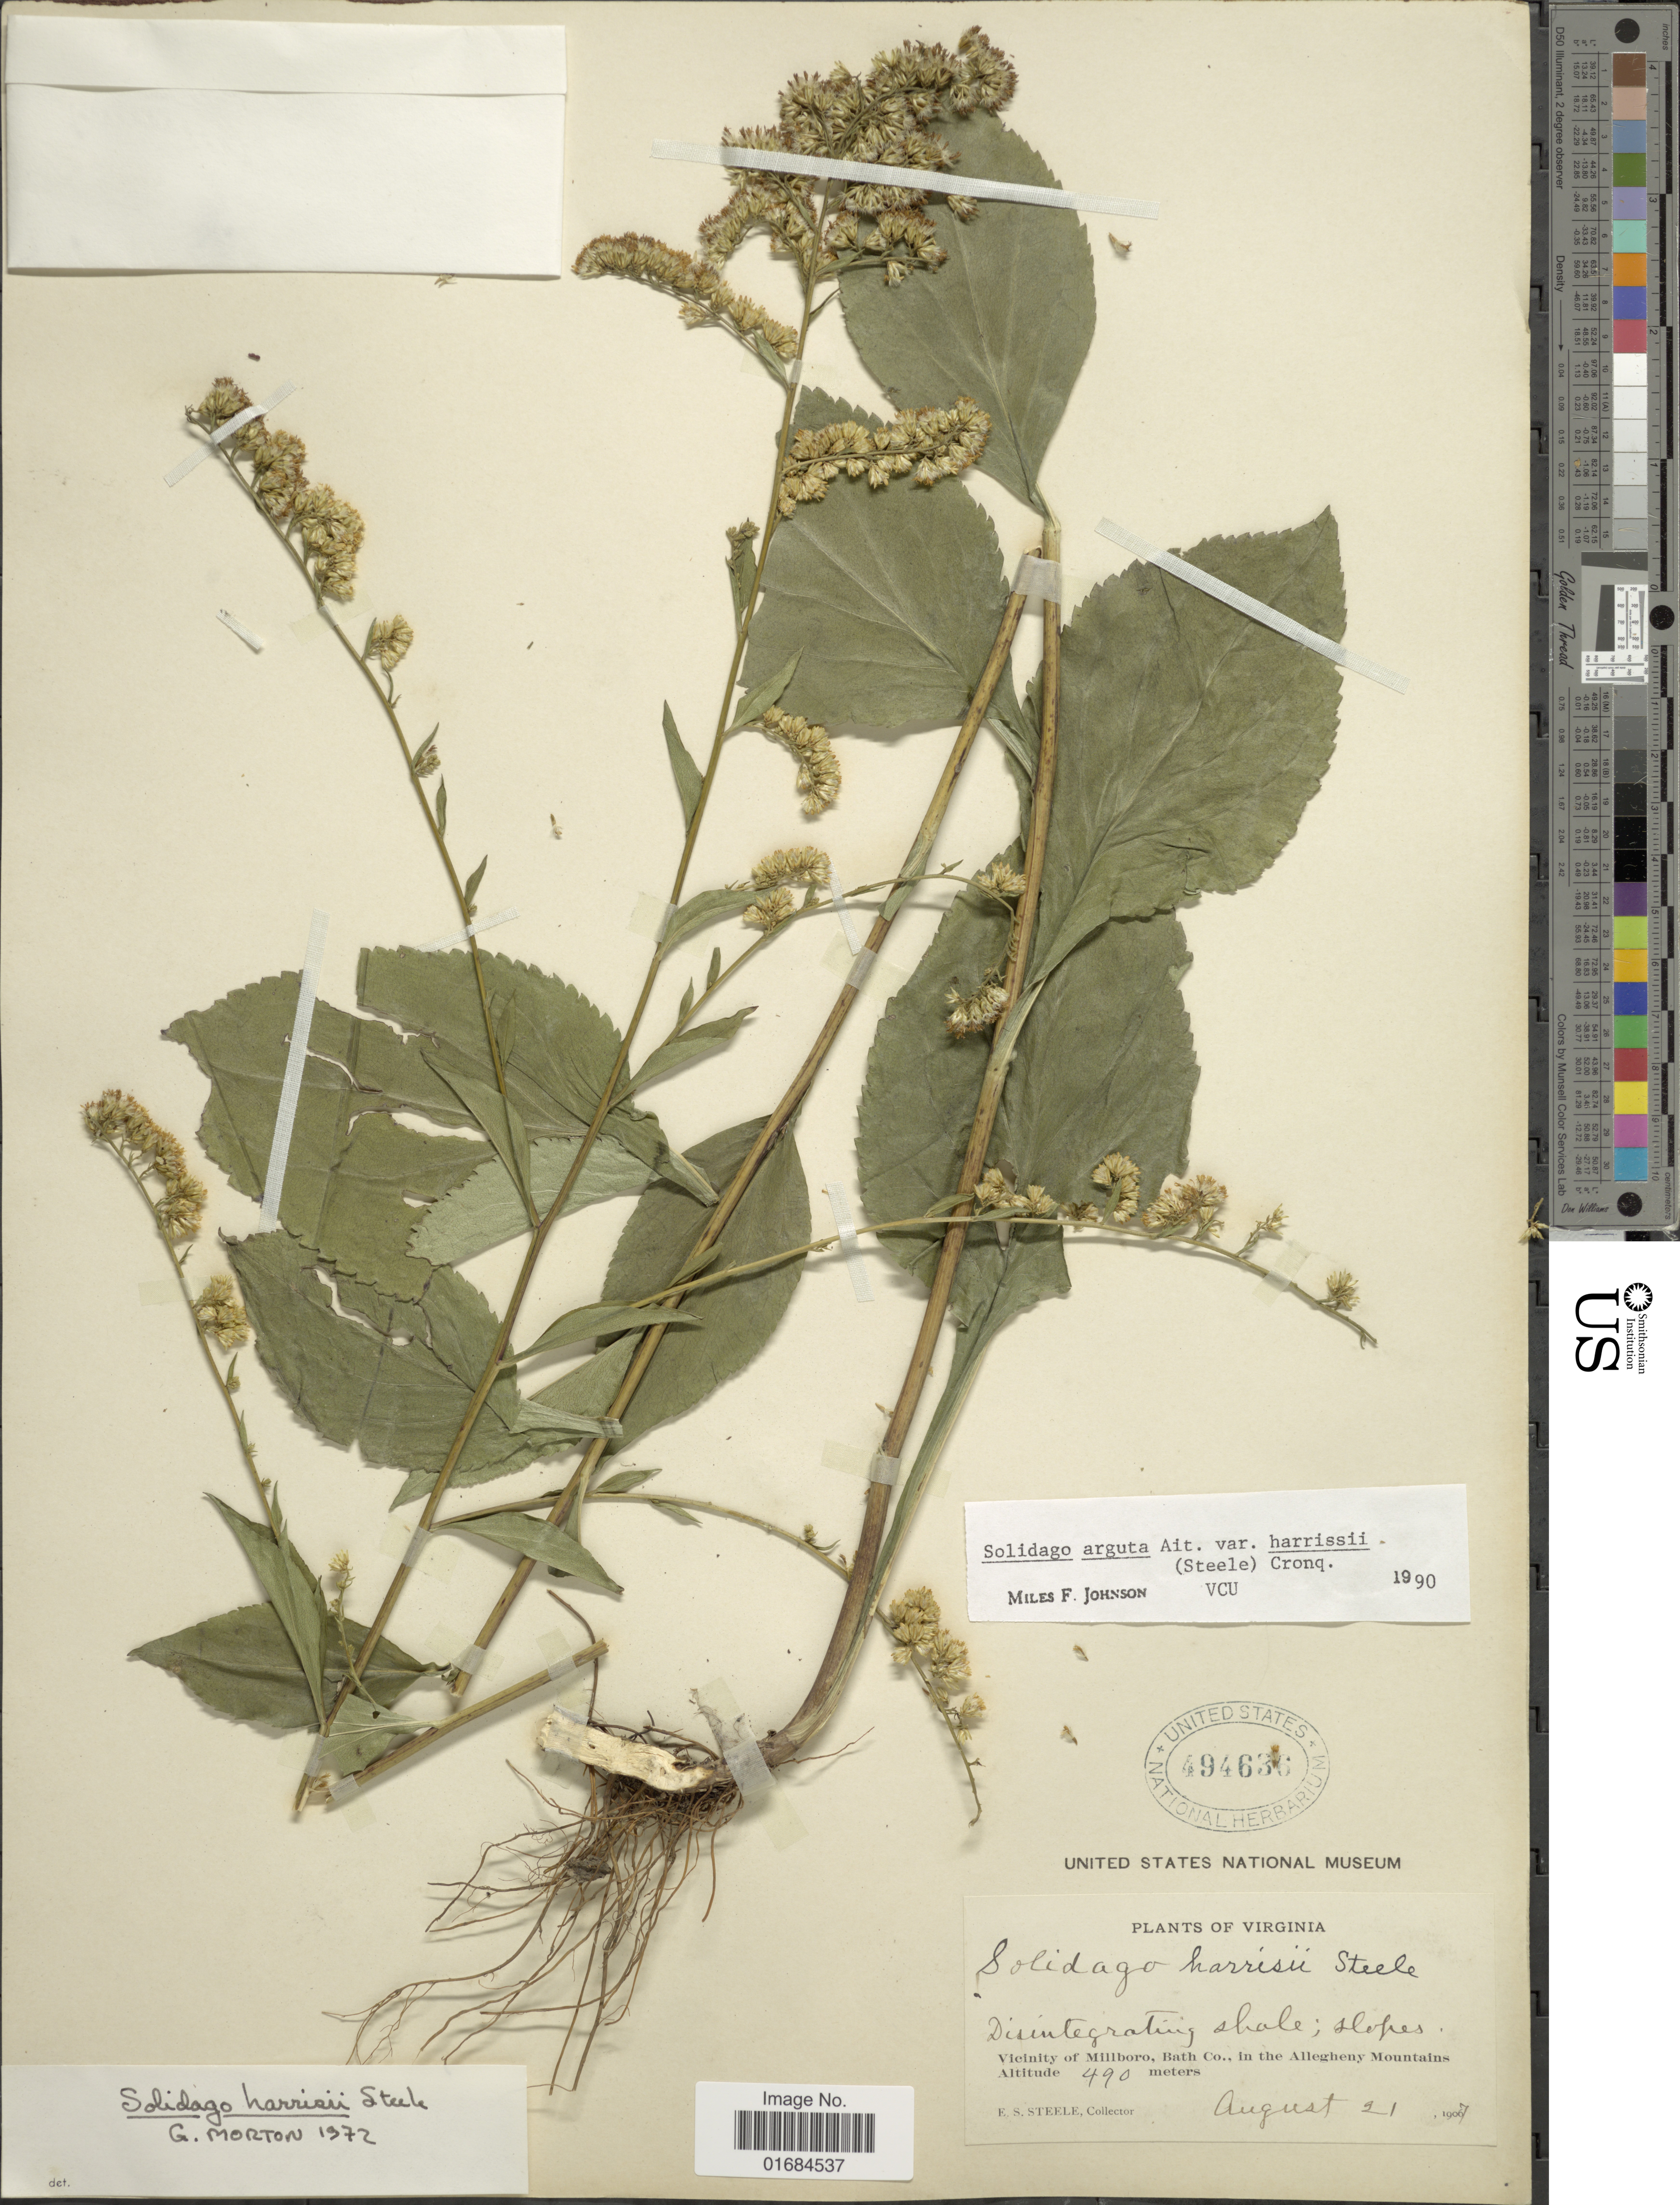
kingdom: Plantae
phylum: Tracheophyta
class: Magnoliopsida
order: Asterales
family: Asteraceae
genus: Solidago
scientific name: Solidago arguta var. harrisii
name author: (E.S. Steele) Cronq.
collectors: E. Steele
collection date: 1907-08-21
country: United States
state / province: Virginia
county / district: Bath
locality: Vicinity of Millboro, Bath co., in the Allegheny Mountains.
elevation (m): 490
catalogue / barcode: US 494636